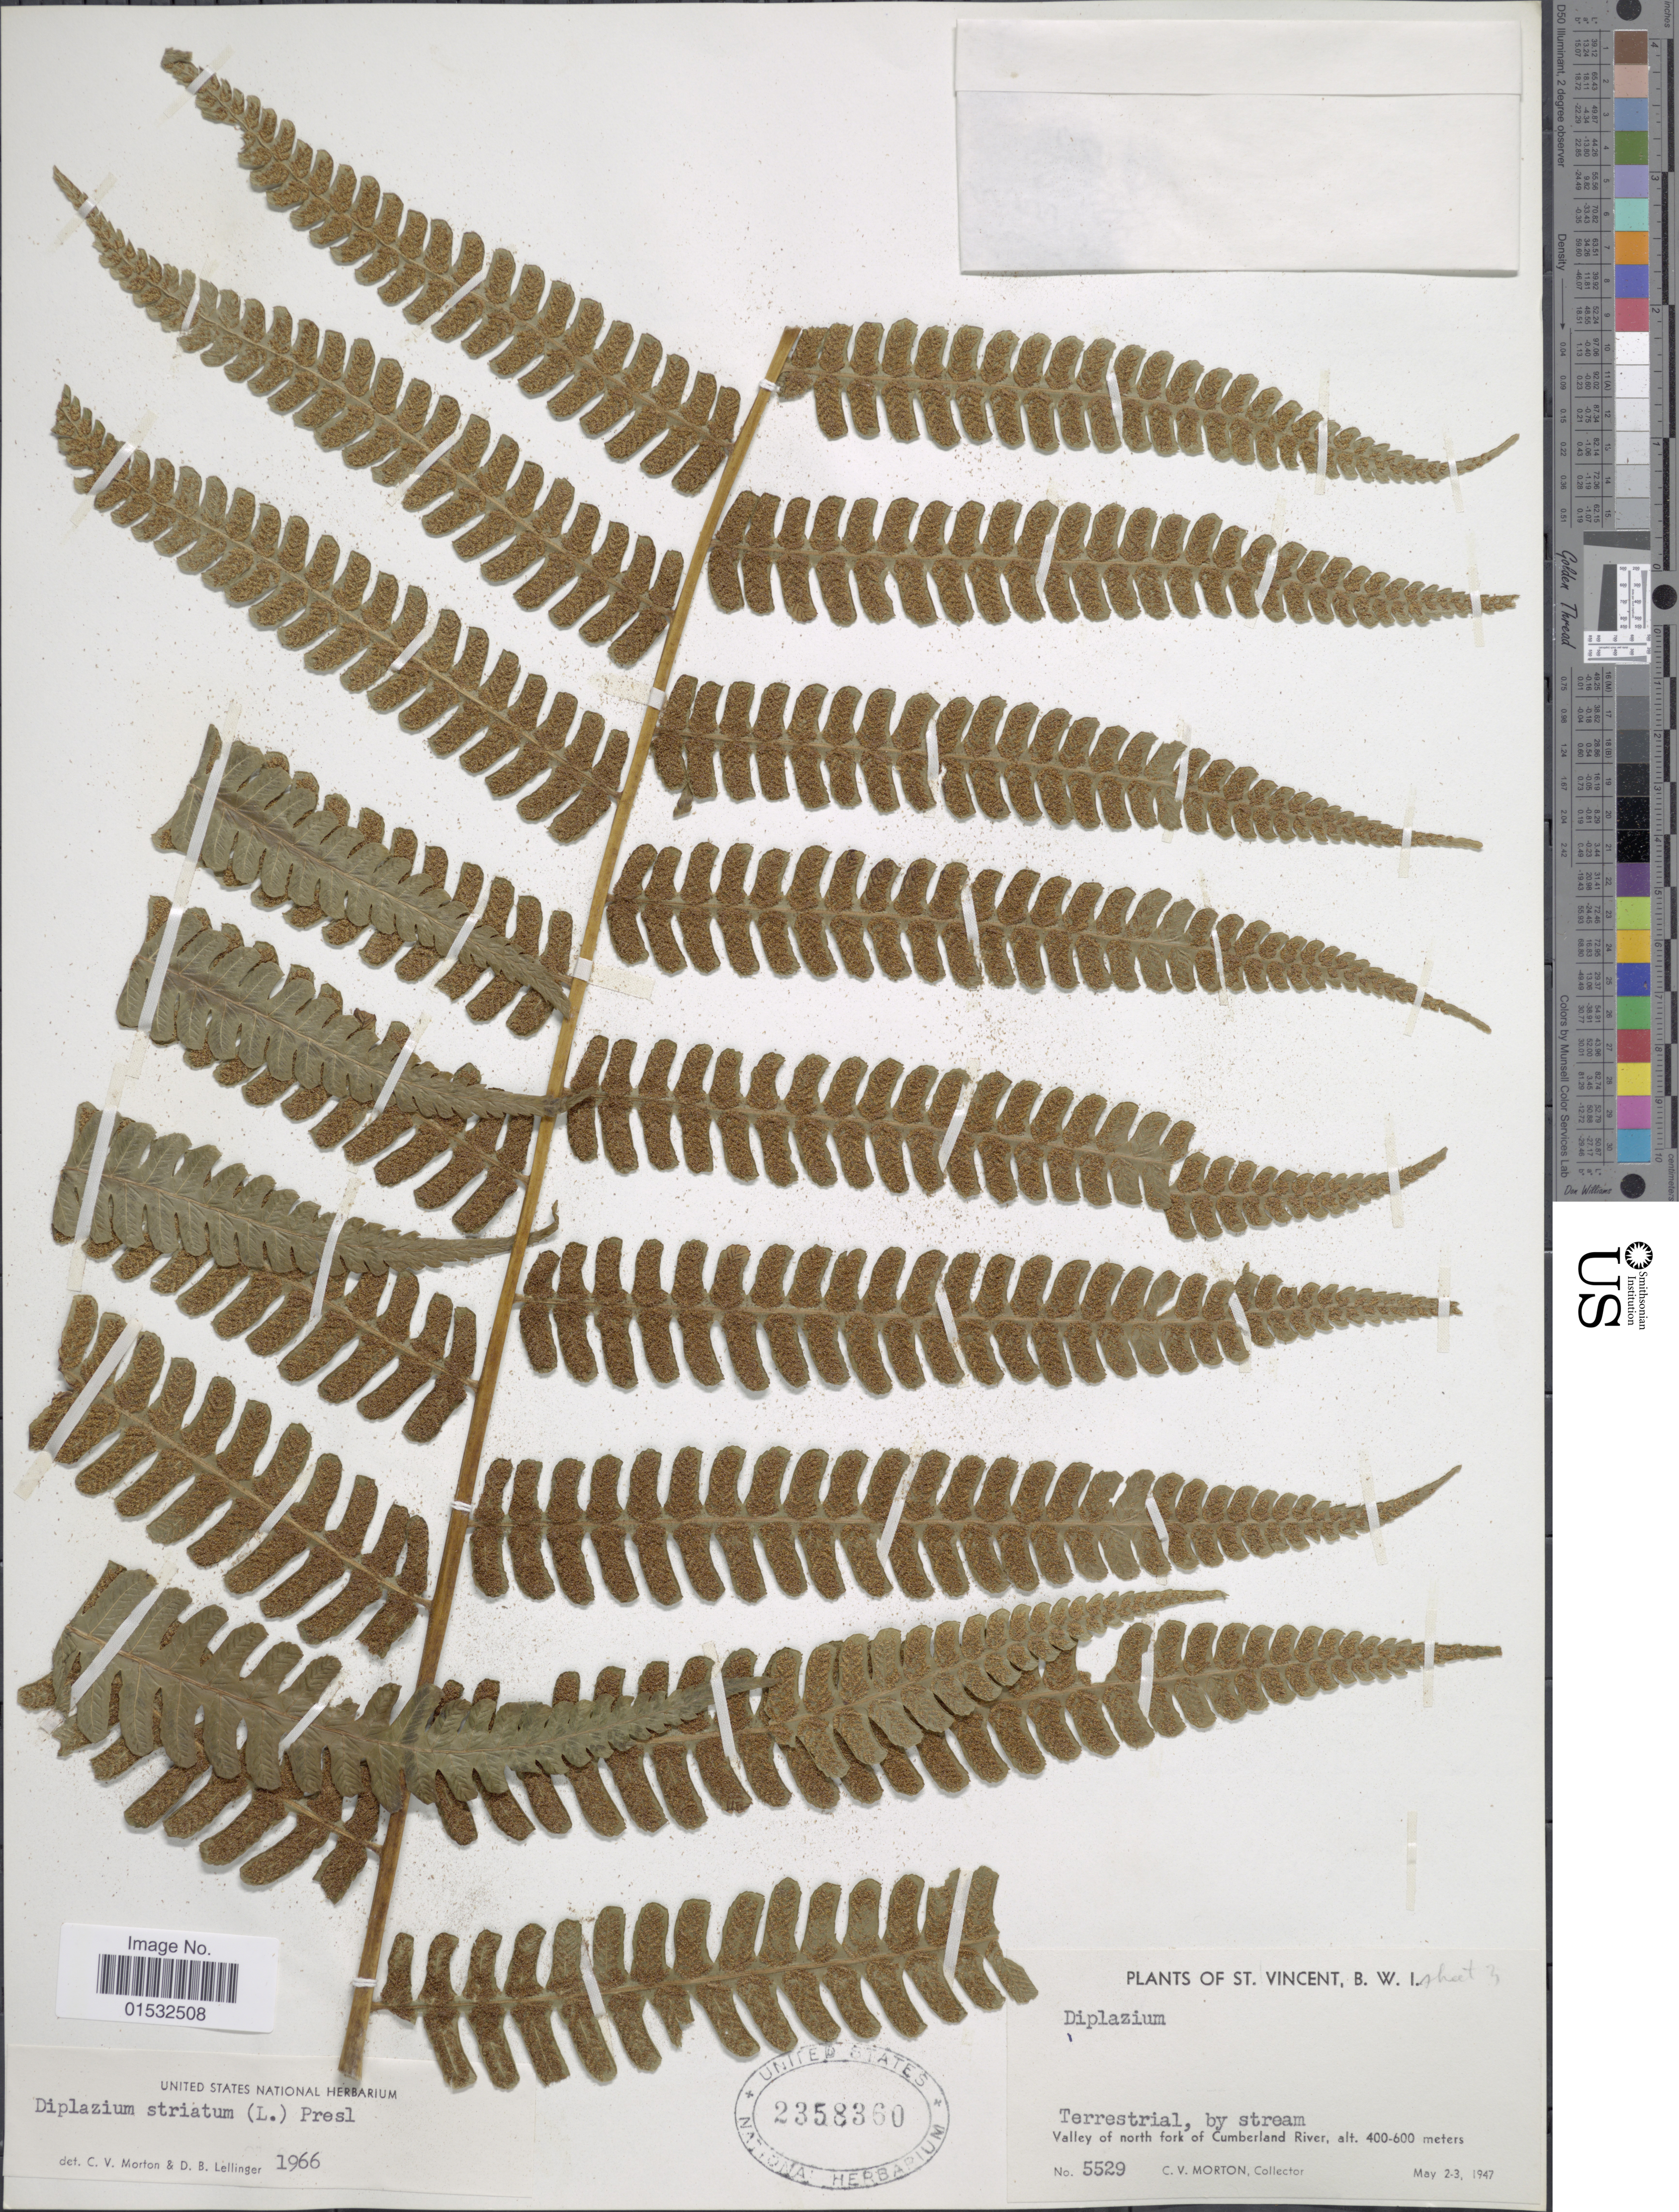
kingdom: Plantae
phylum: Tracheophyta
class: Polypodiopsida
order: Polypodiales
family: Athyriaceae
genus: Diplazium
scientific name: Diplazium striatum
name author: (L.) C. Presl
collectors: C. V. Morton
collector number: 5529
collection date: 1947-05-02/1947-05-03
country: St. Vincent - Grenadines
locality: St. Vincent, B. W. I. Valley of north fork of Cumberland River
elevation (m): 400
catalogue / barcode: US 2358360